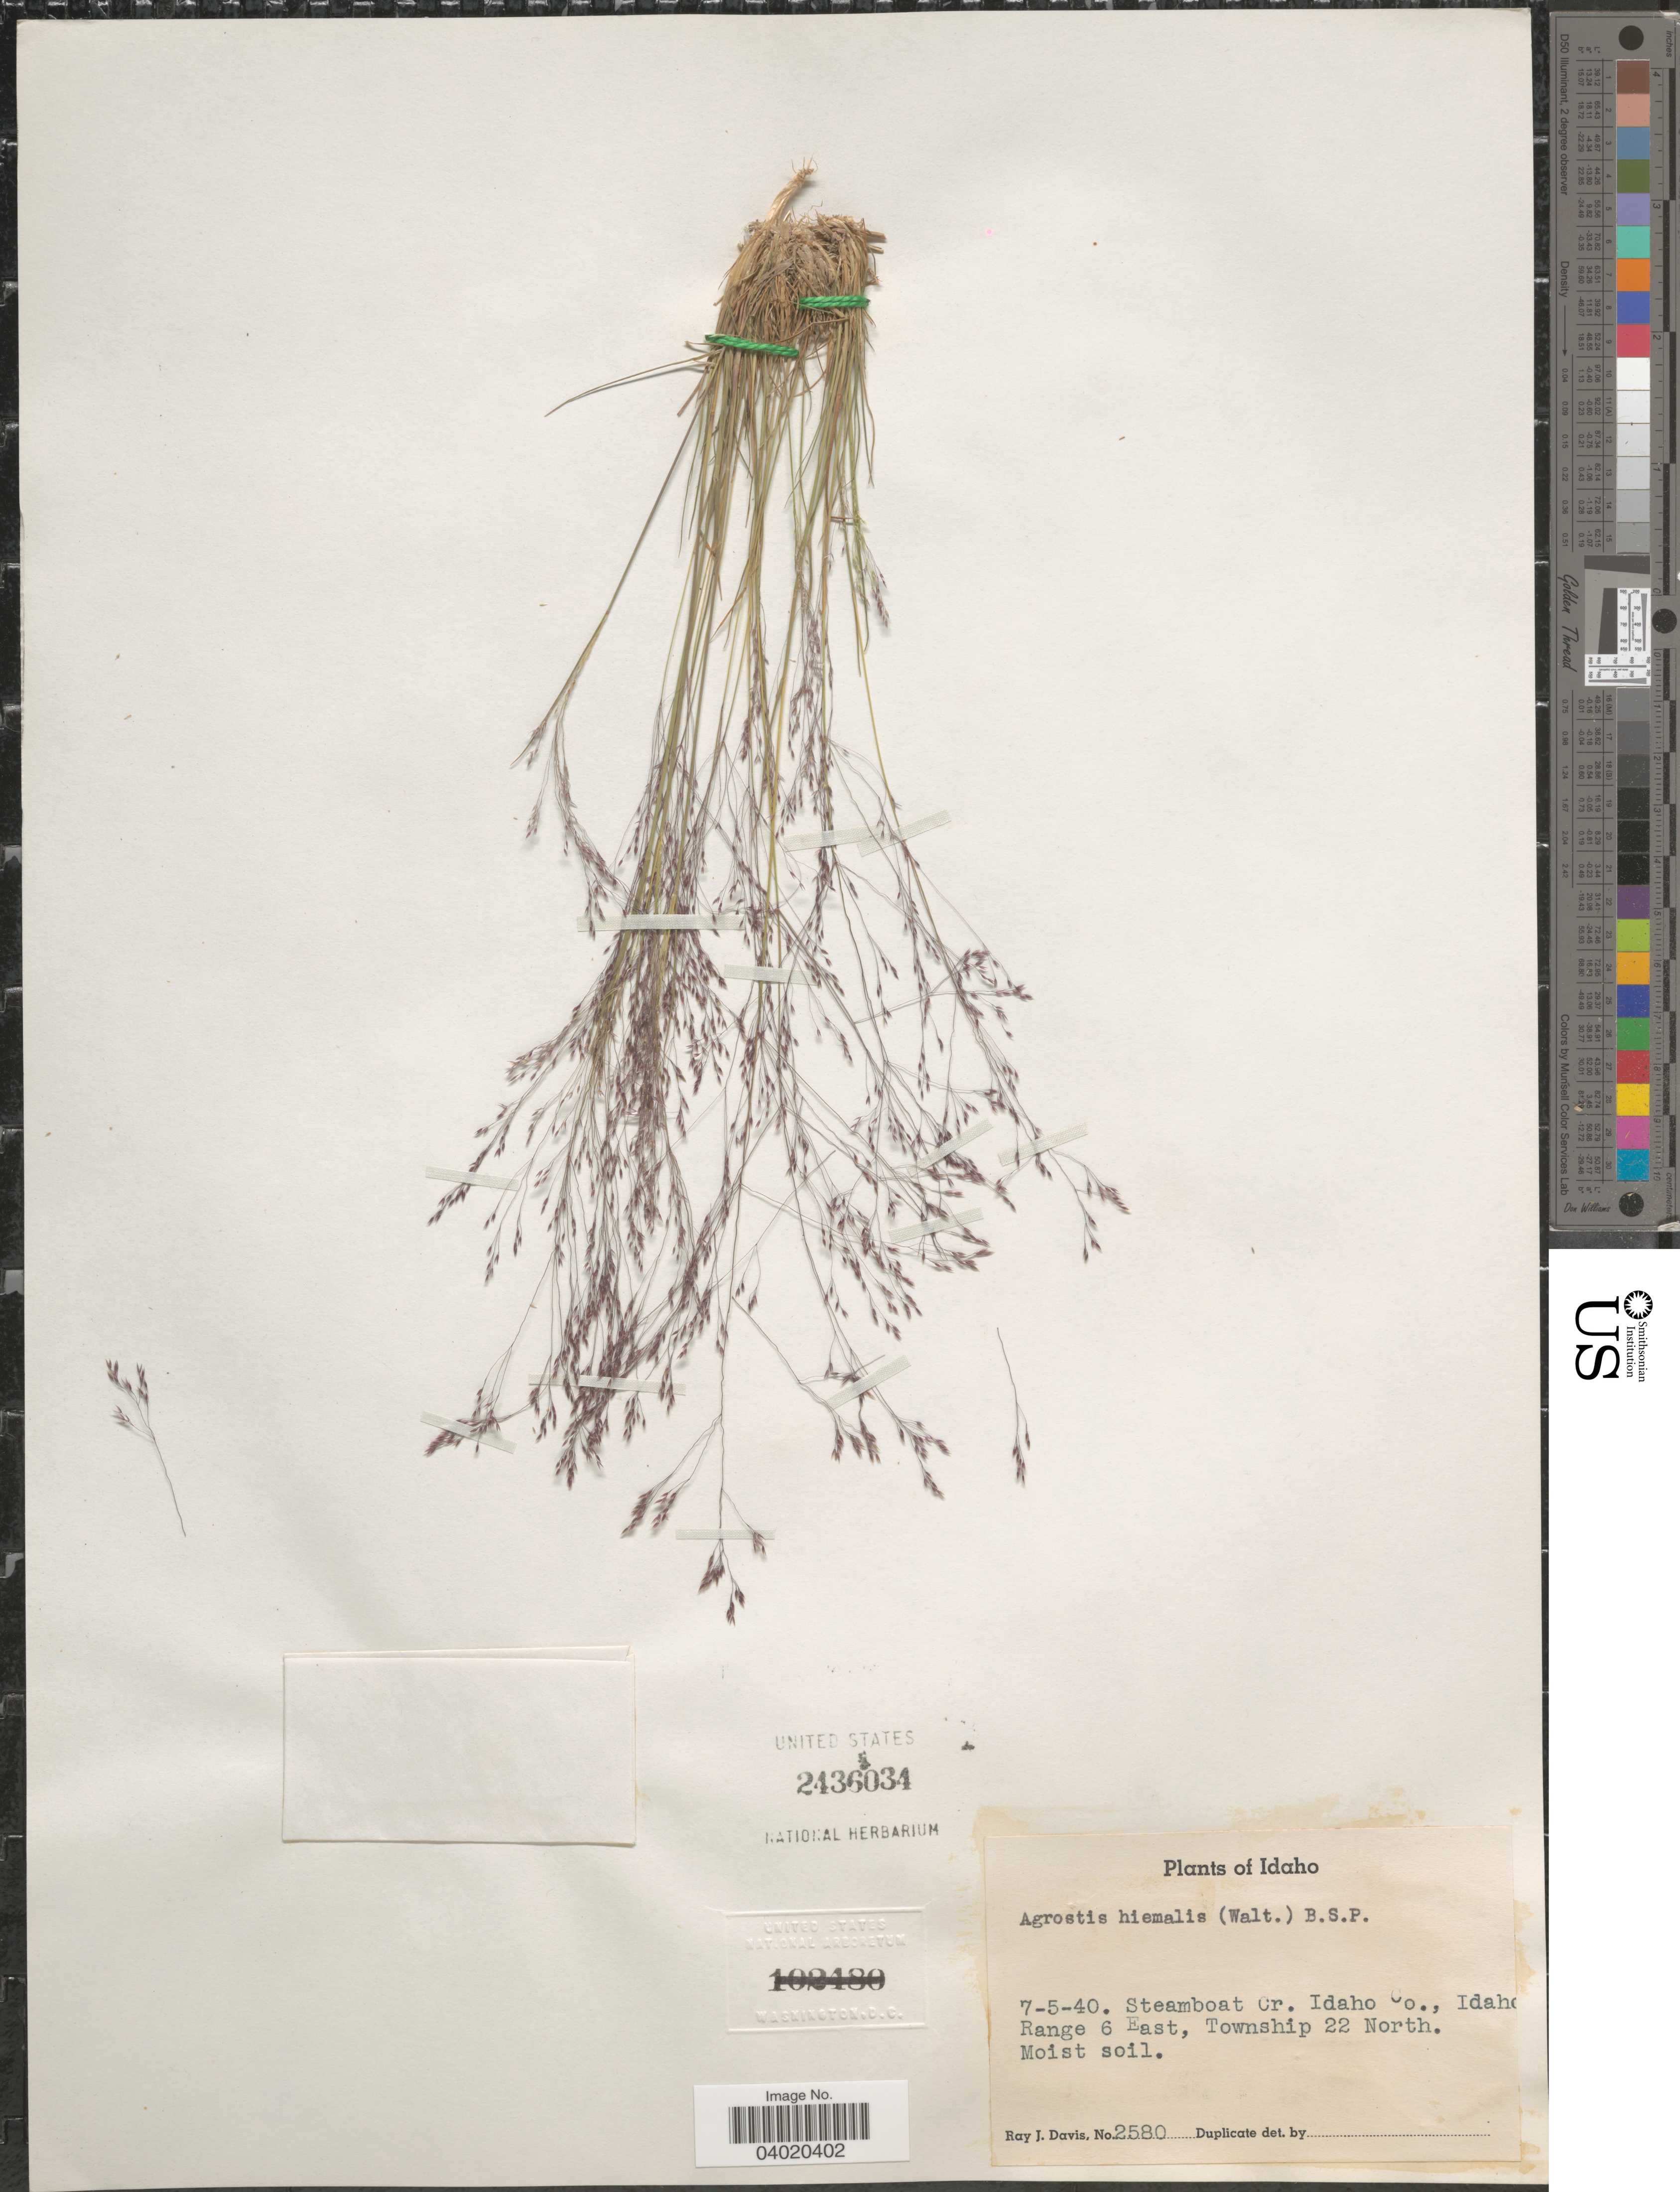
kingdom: Plantae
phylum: Tracheophyta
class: Liliopsida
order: Poales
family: Poaceae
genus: Agrostis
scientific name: Agrostis hyemalis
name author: (Walter) Britton et al.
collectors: R. Davis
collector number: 2580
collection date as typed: Transcribed d/m/y: 5/7/40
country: United States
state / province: Idaho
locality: Steamboat Cr. Idaho Co. Range 6 East, Township 22 North.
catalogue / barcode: US 2436034